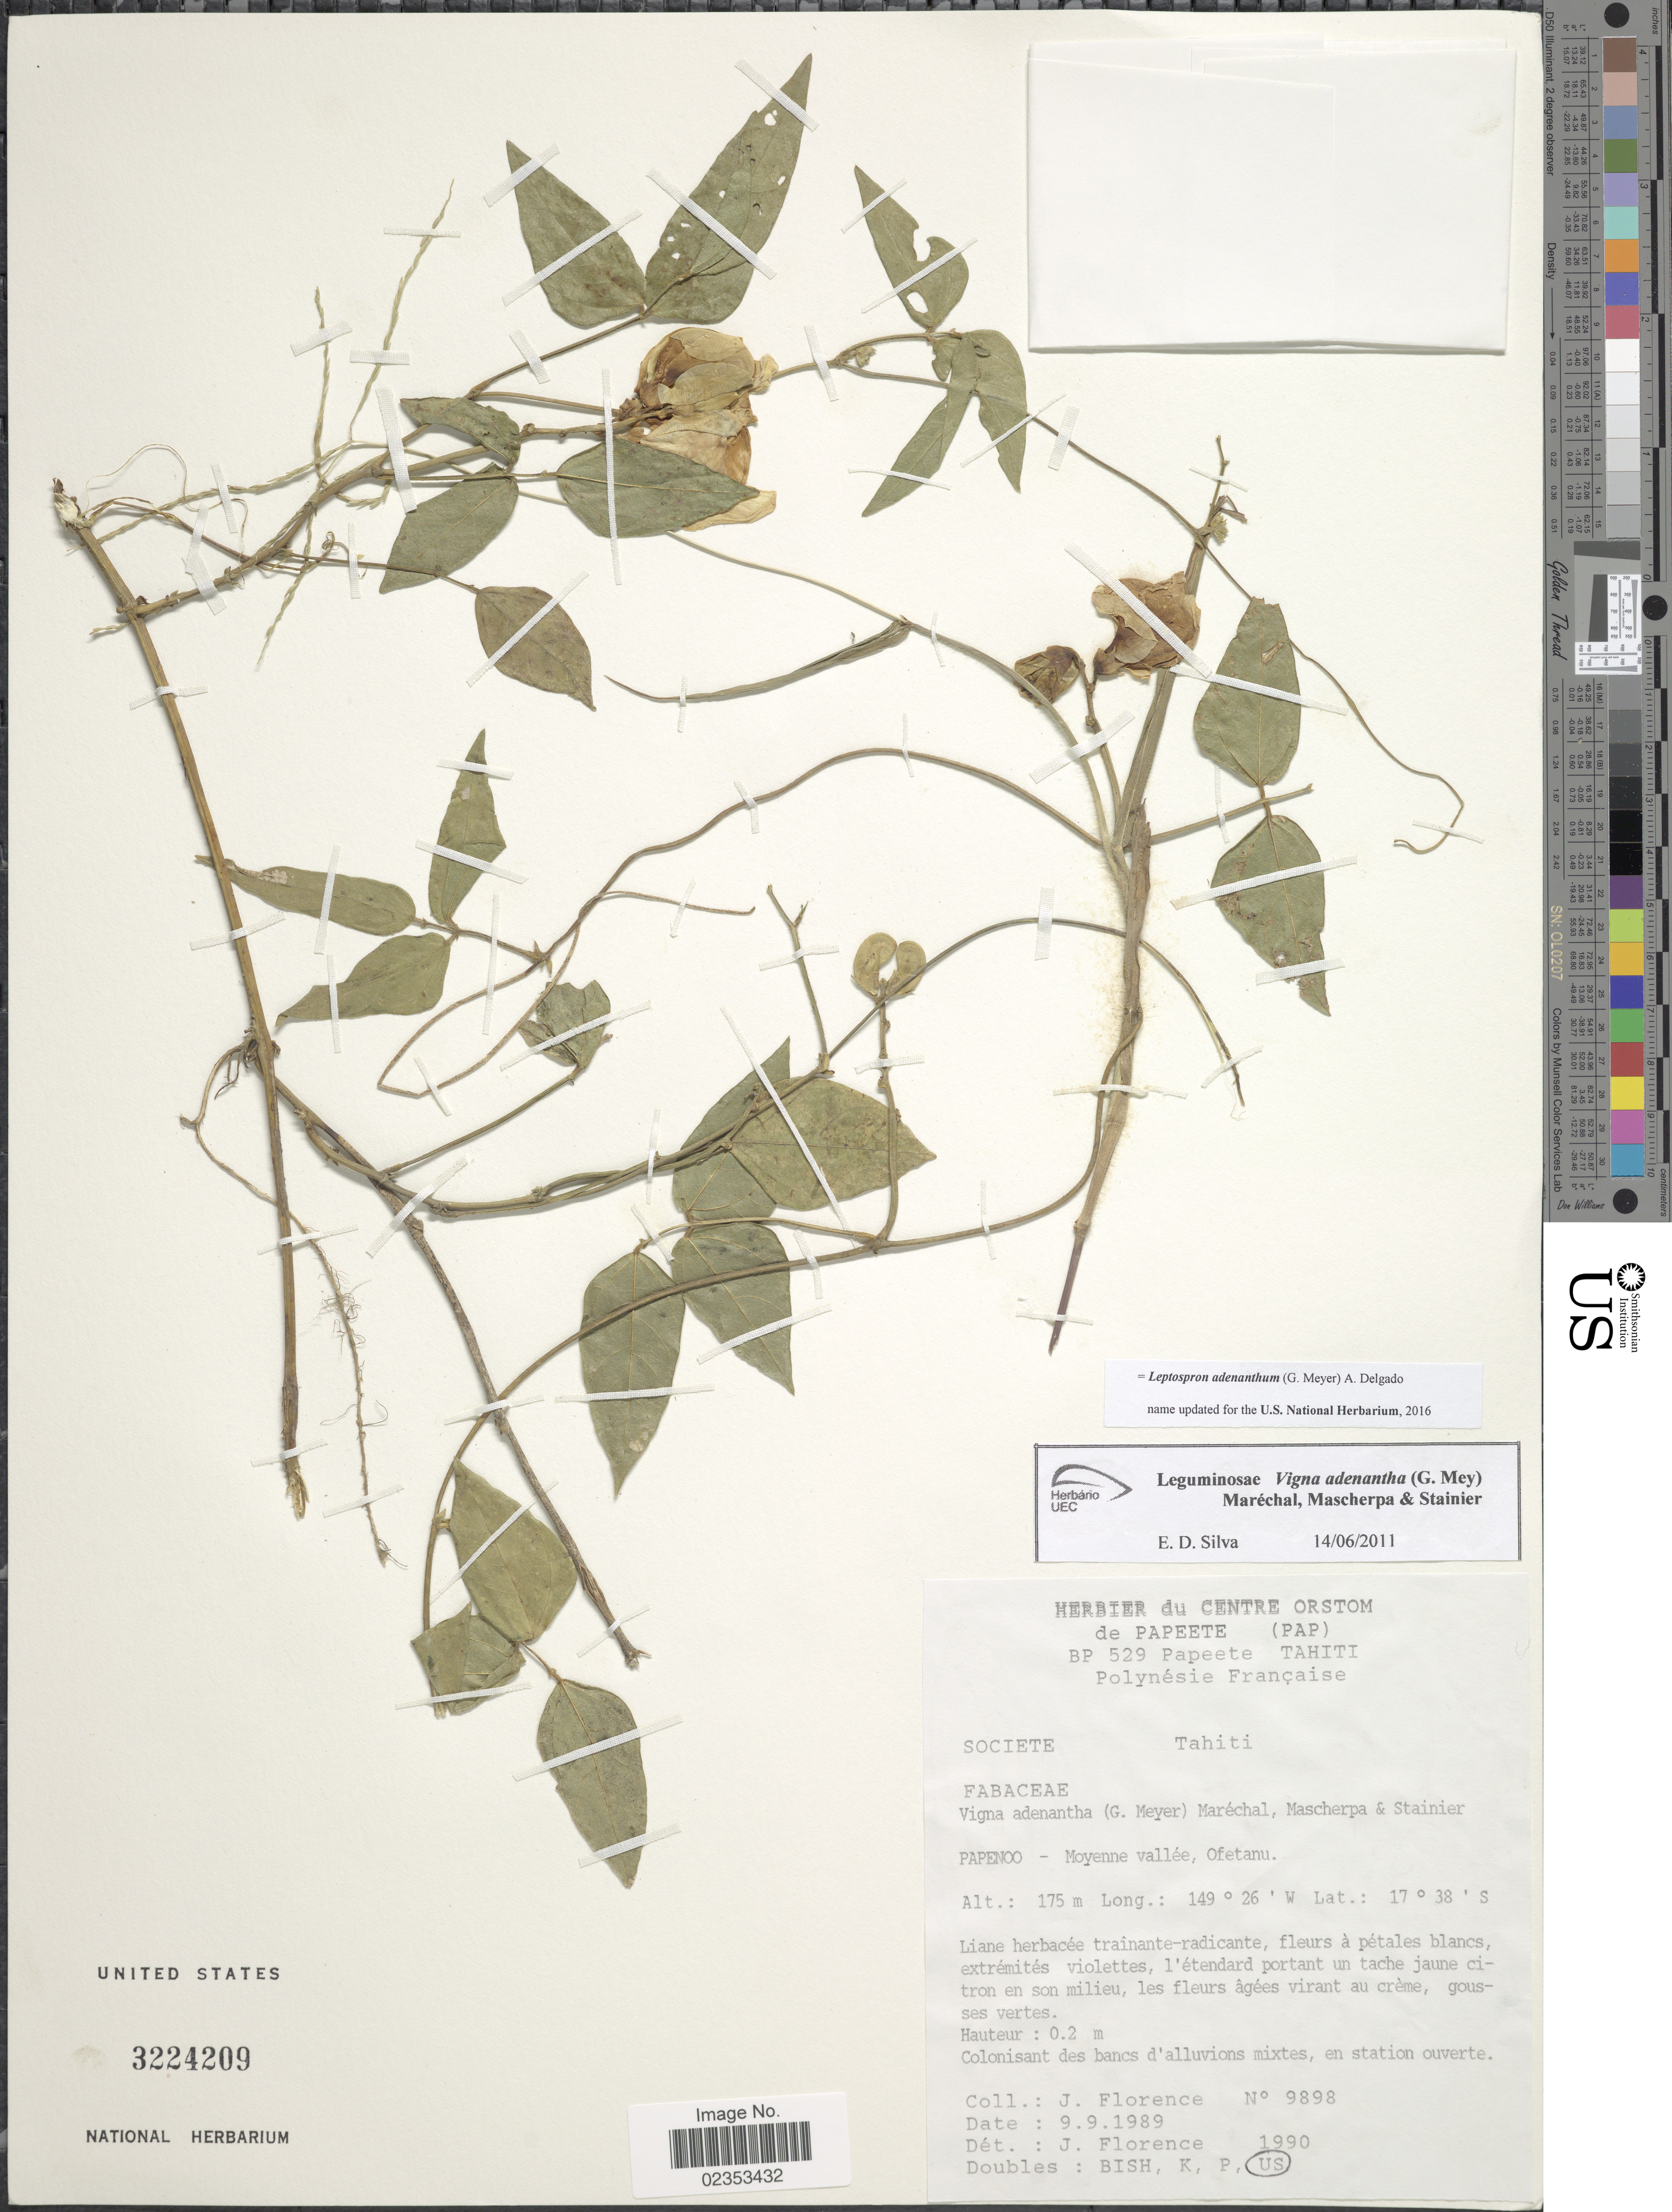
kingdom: Plantae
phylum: Tracheophyta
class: Magnoliopsida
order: Fabales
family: Fabaceae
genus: Leptospron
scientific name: Leptospron adenanthum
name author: (G. Mey.) A. Delgado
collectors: J. Florence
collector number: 9898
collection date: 1989-09-09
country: French Polynesia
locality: Tahiti, Papenoo-Moyenne vallee, Ofetanu, colonisant des bancs d'alluvions mixtes, en station ouverte.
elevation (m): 175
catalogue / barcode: US 3224209